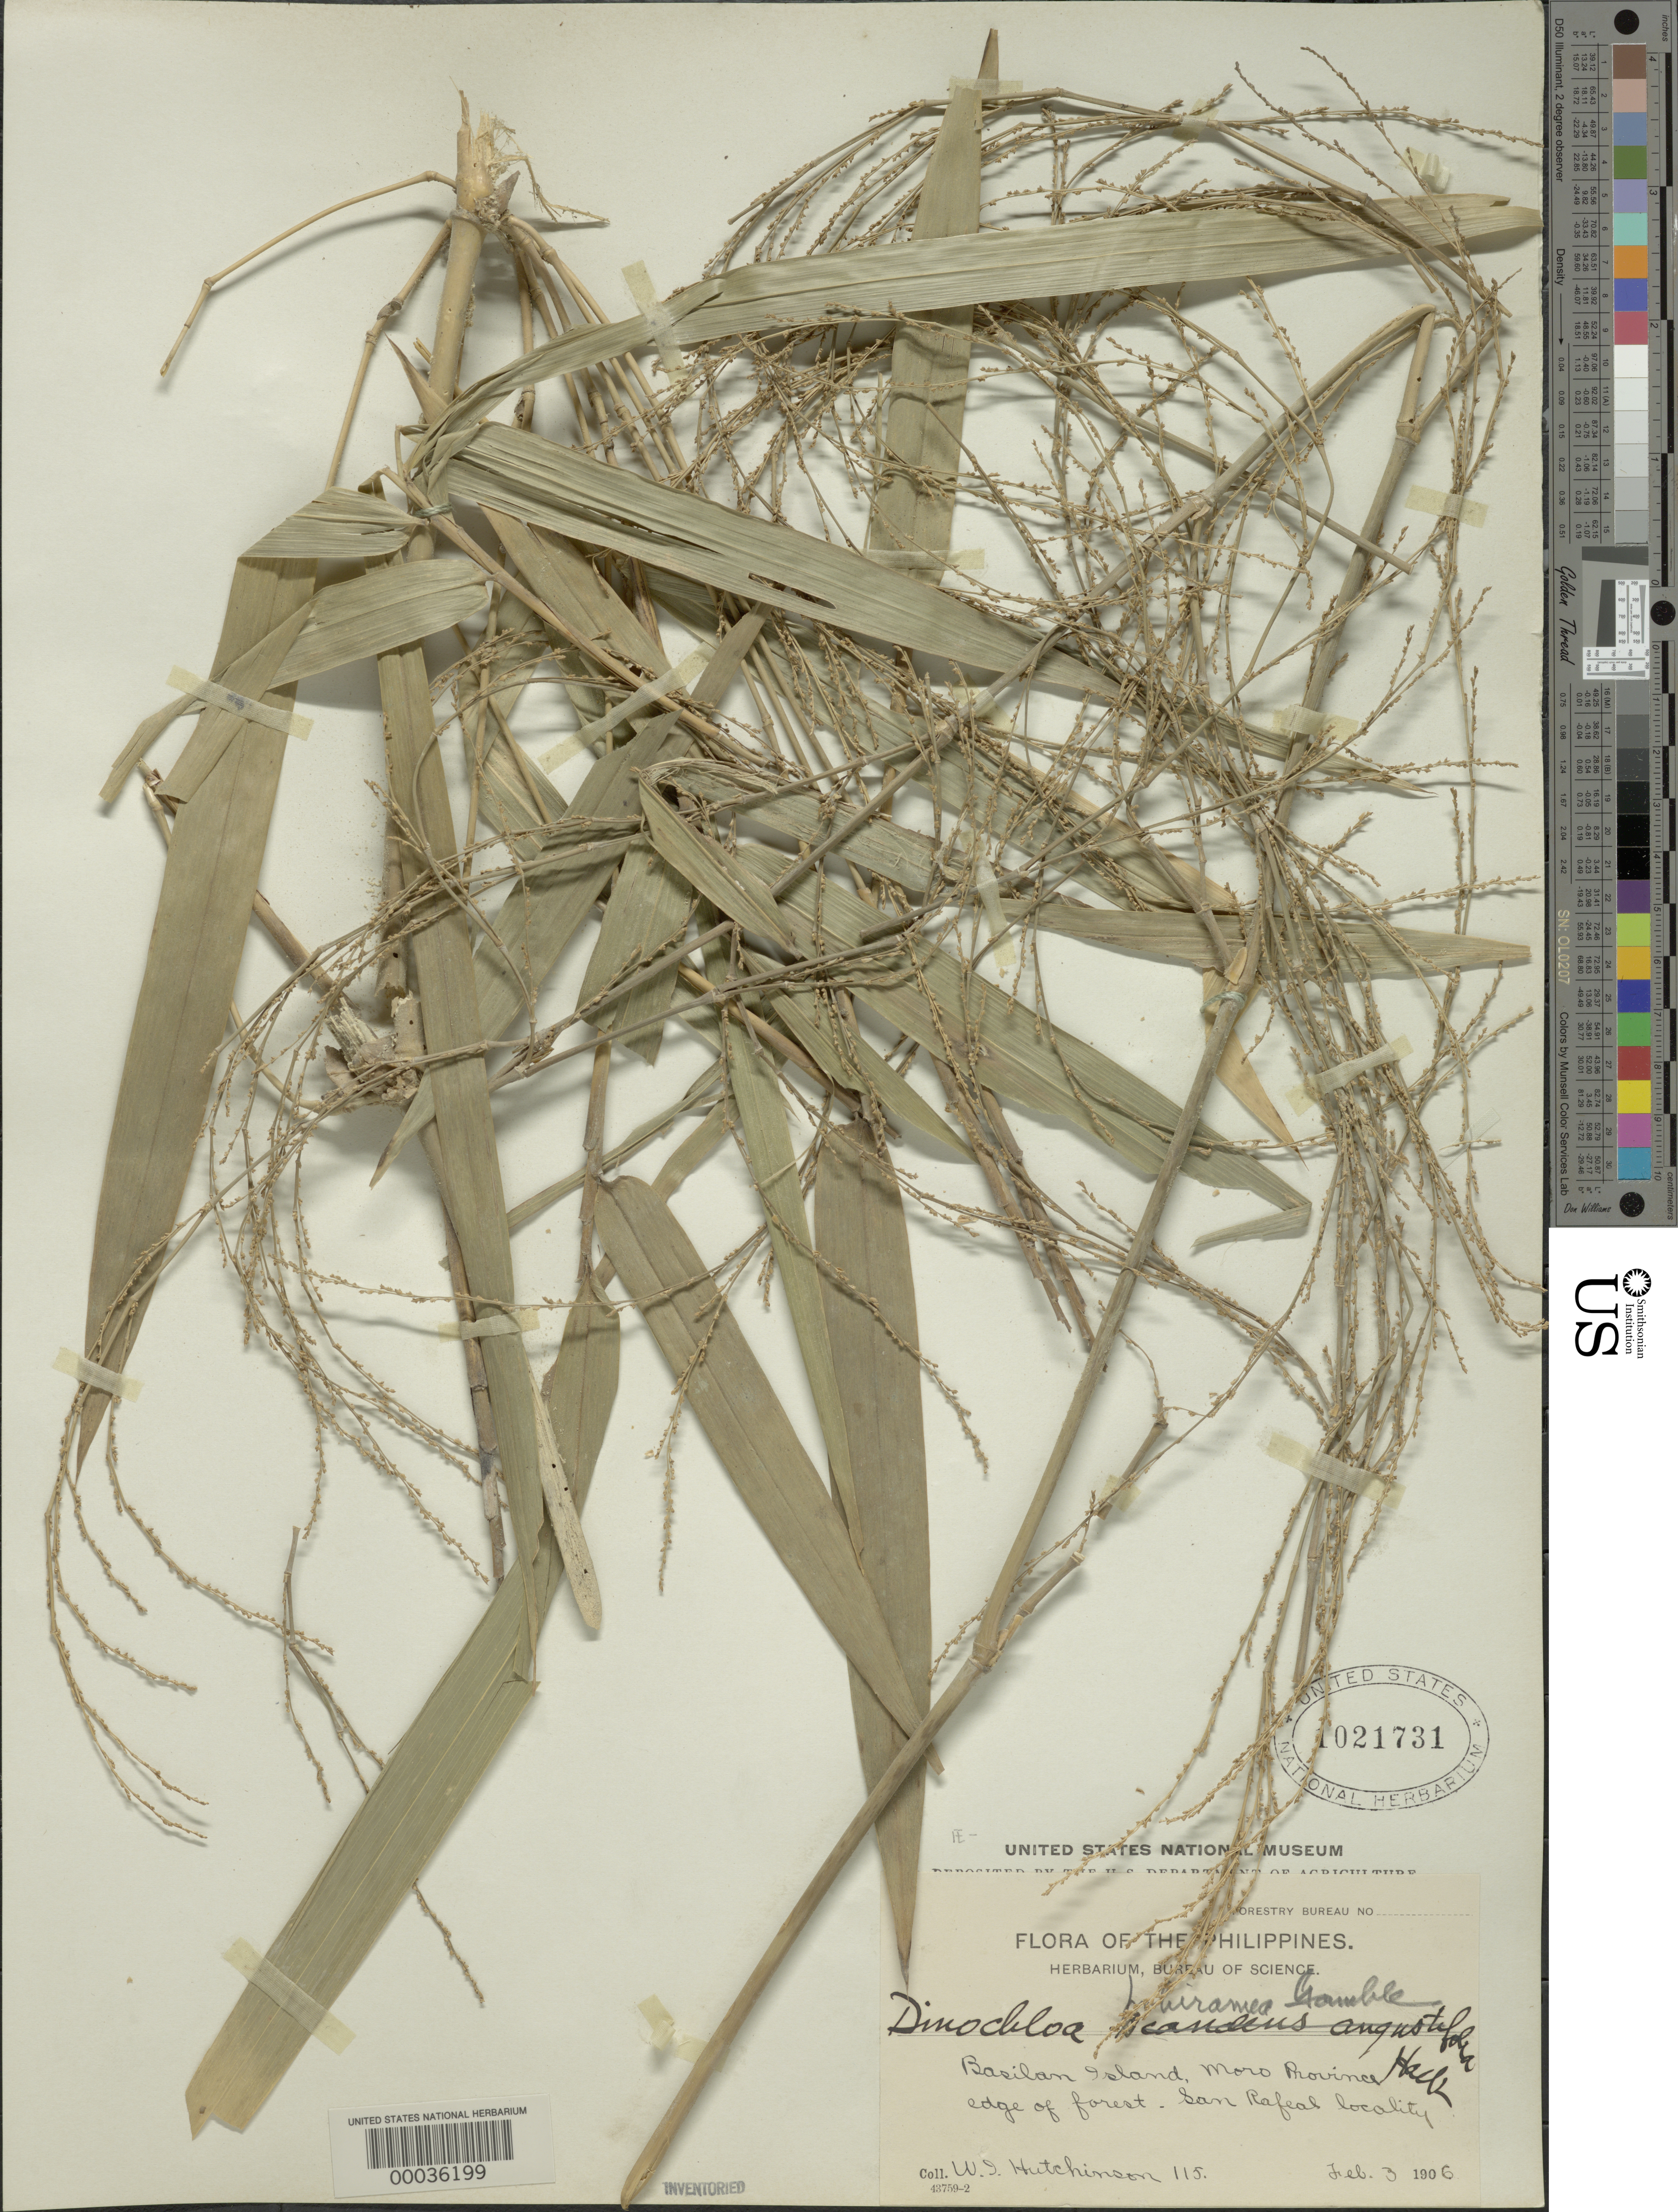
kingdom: Plantae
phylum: Tracheophyta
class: Liliopsida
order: Poales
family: Poaceae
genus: Dinochloa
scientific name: Dinochloa pubiramea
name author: Merr. ex Gamble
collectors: W. I. Hutchinson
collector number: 115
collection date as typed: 03 Feb 1906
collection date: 1906-02-03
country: Philippines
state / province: Muslim Mindanao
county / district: Basilan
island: Basilan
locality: Moro prov., san rafeal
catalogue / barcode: US 1021731